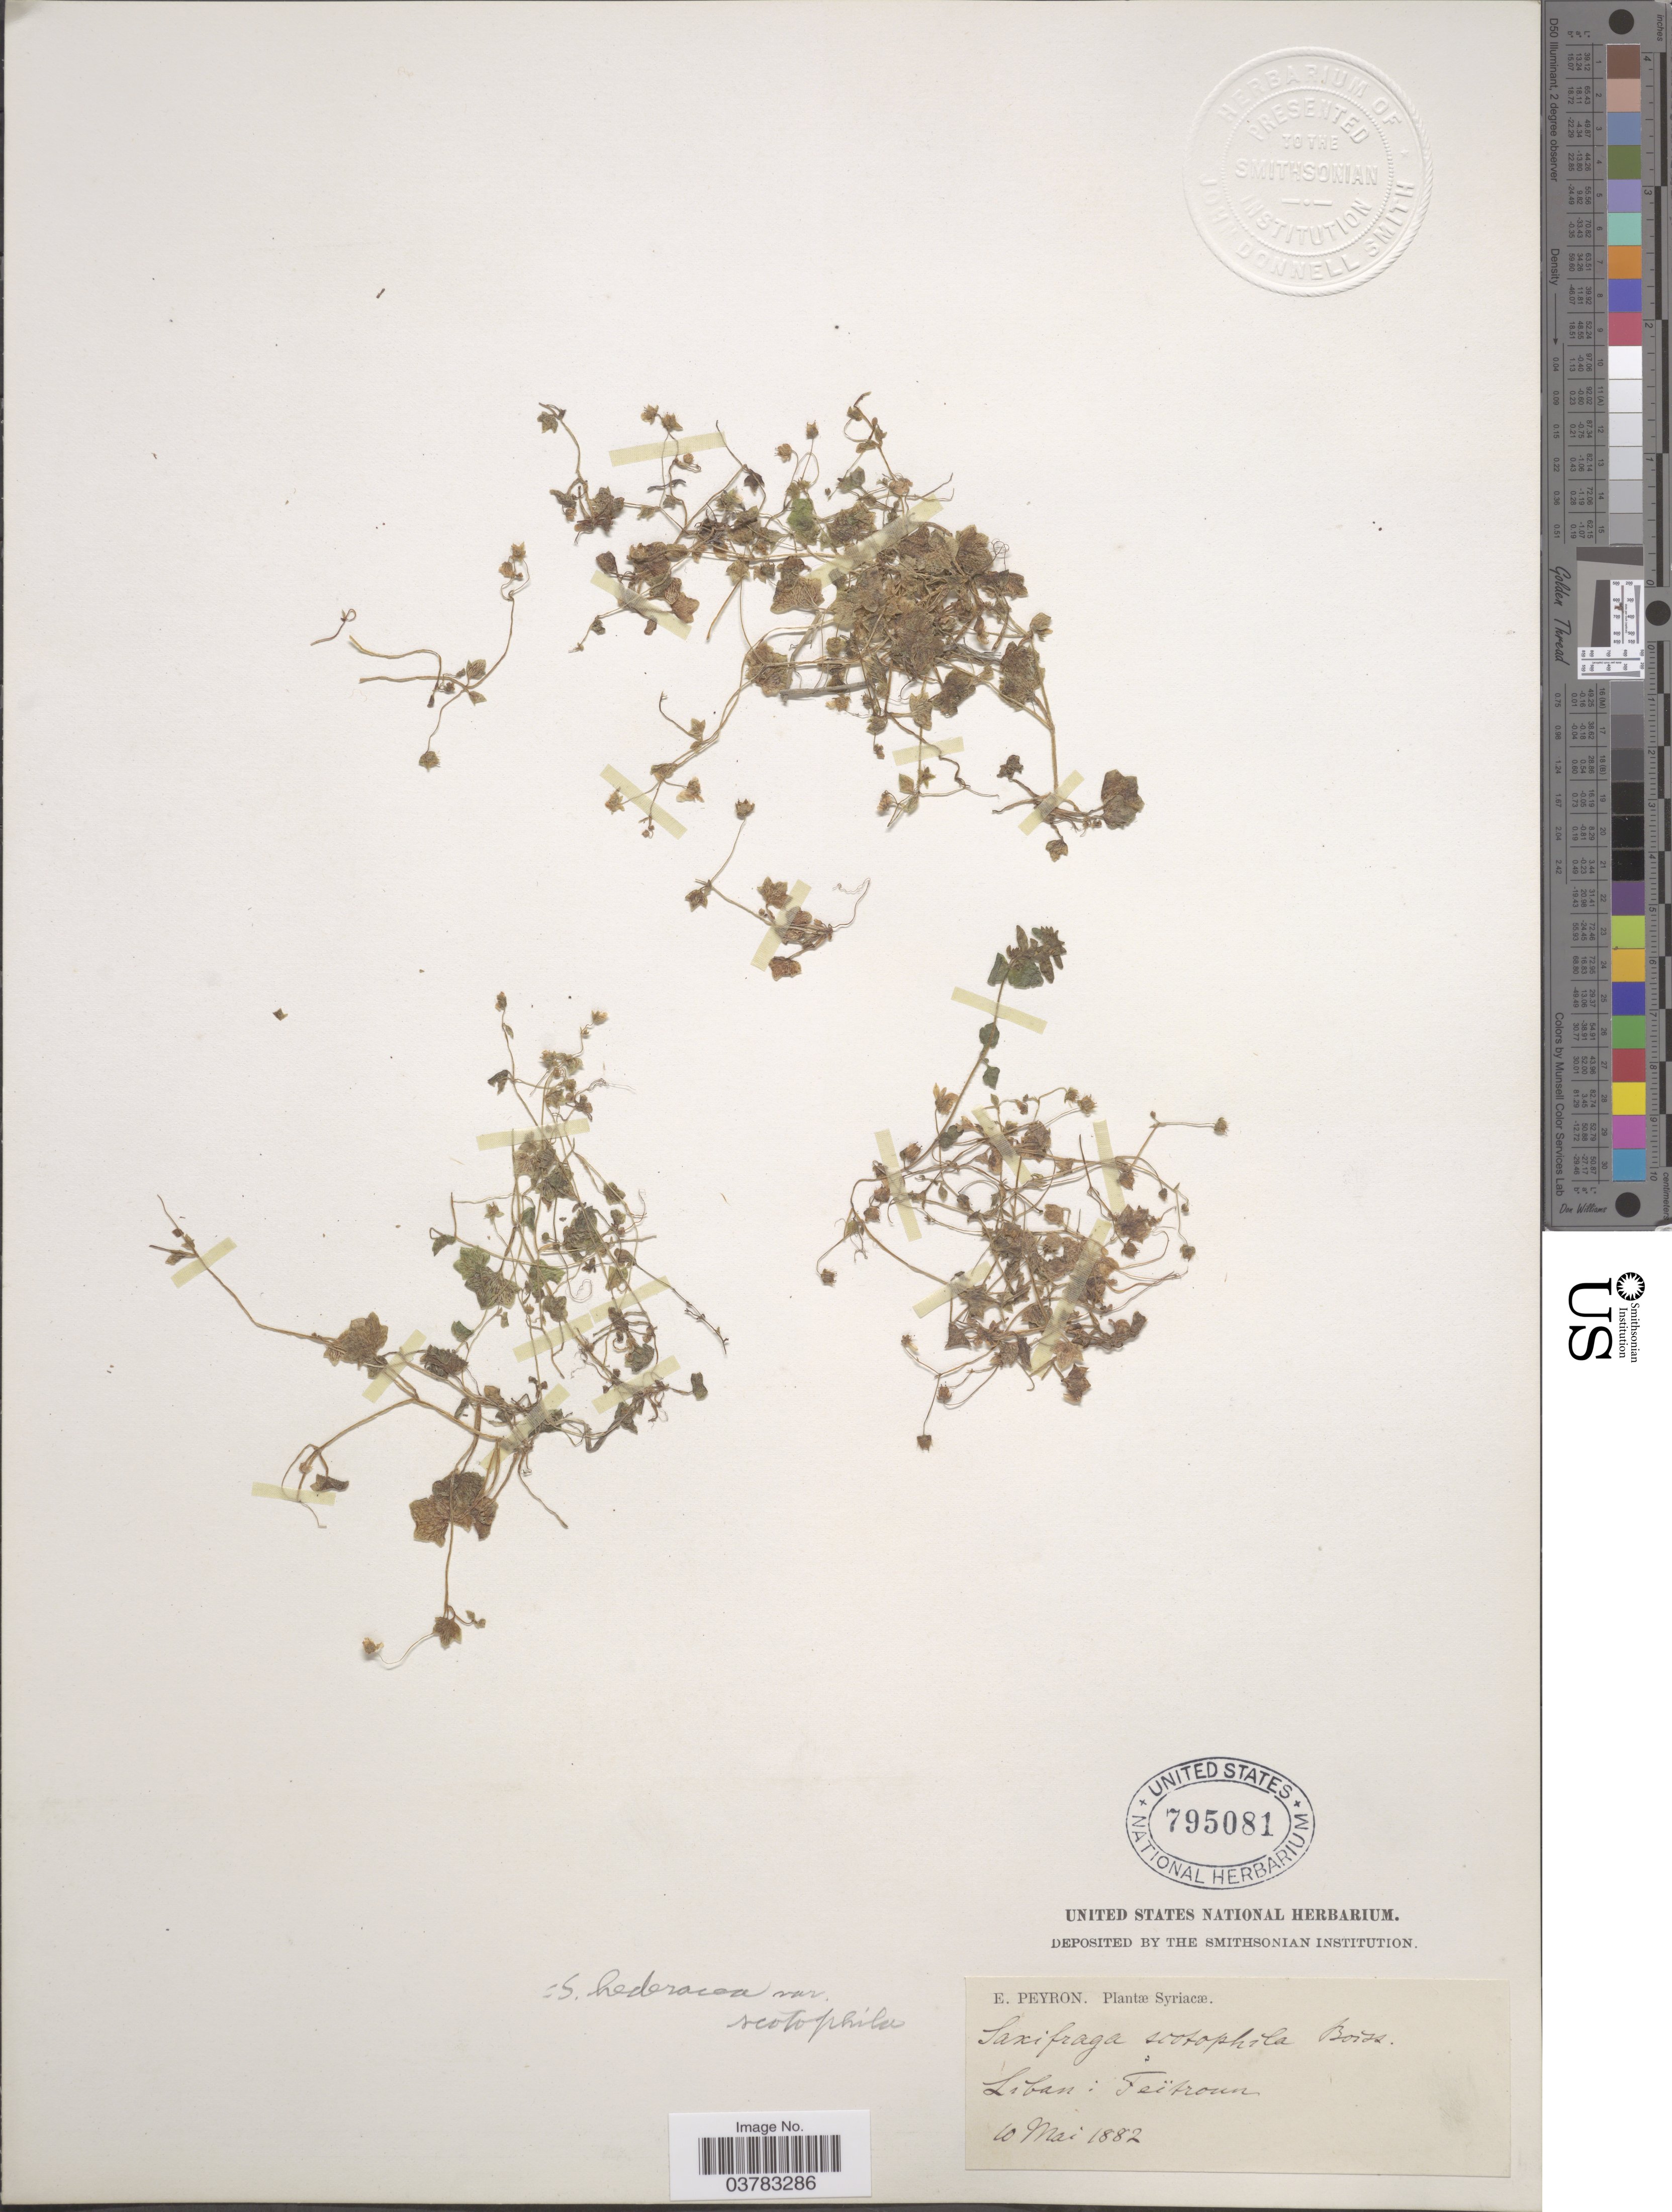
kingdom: Plantae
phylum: Tracheophyta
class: Magnoliopsida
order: Saxifragales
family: Saxifragaceae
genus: Saxifraga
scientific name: Saxifraga hederacea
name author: L.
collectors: E. Peyron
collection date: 1882-05-10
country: Lebanon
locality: Syriacæ. Liban: Faïtroun.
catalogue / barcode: US 795081